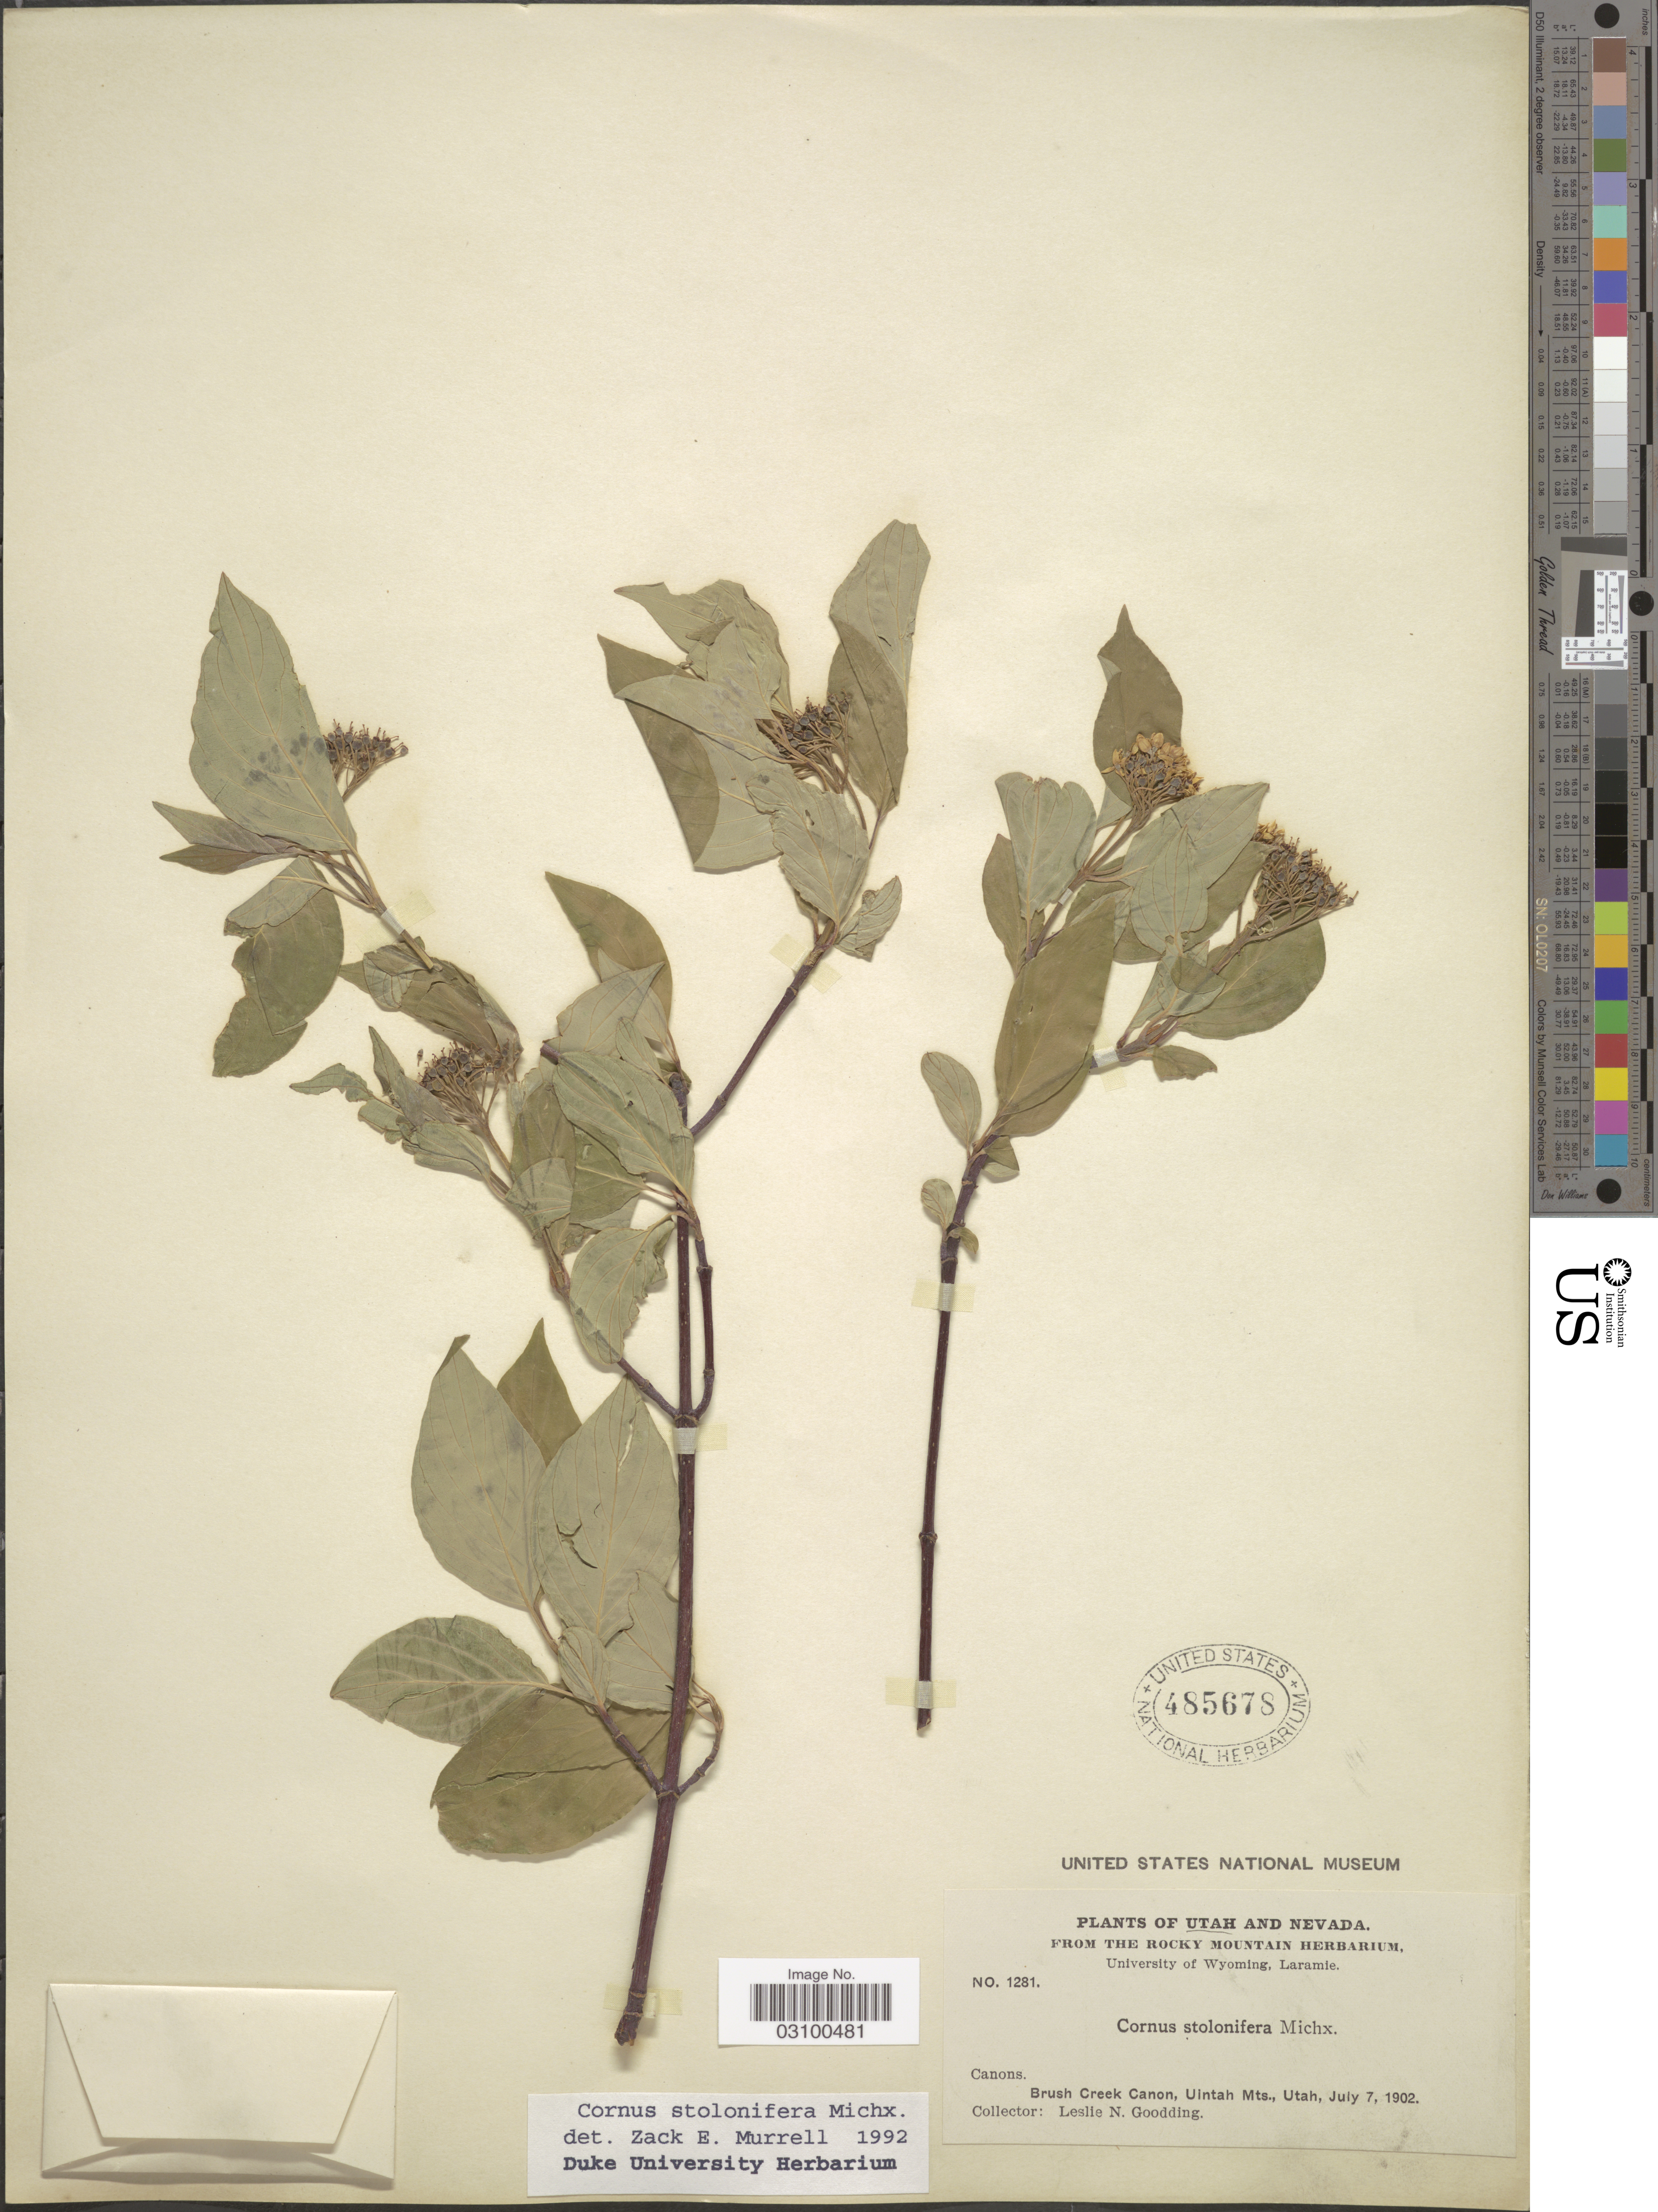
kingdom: Plantae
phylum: Tracheophyta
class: Magnoliopsida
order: Cornales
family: Cornaceae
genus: Cornus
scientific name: Cornus sericea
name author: L.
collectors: L. N. Goodding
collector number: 1281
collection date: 1902-07-07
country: United States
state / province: Utah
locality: Brush Creek Canon, Uintah Mts.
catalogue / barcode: US 485678